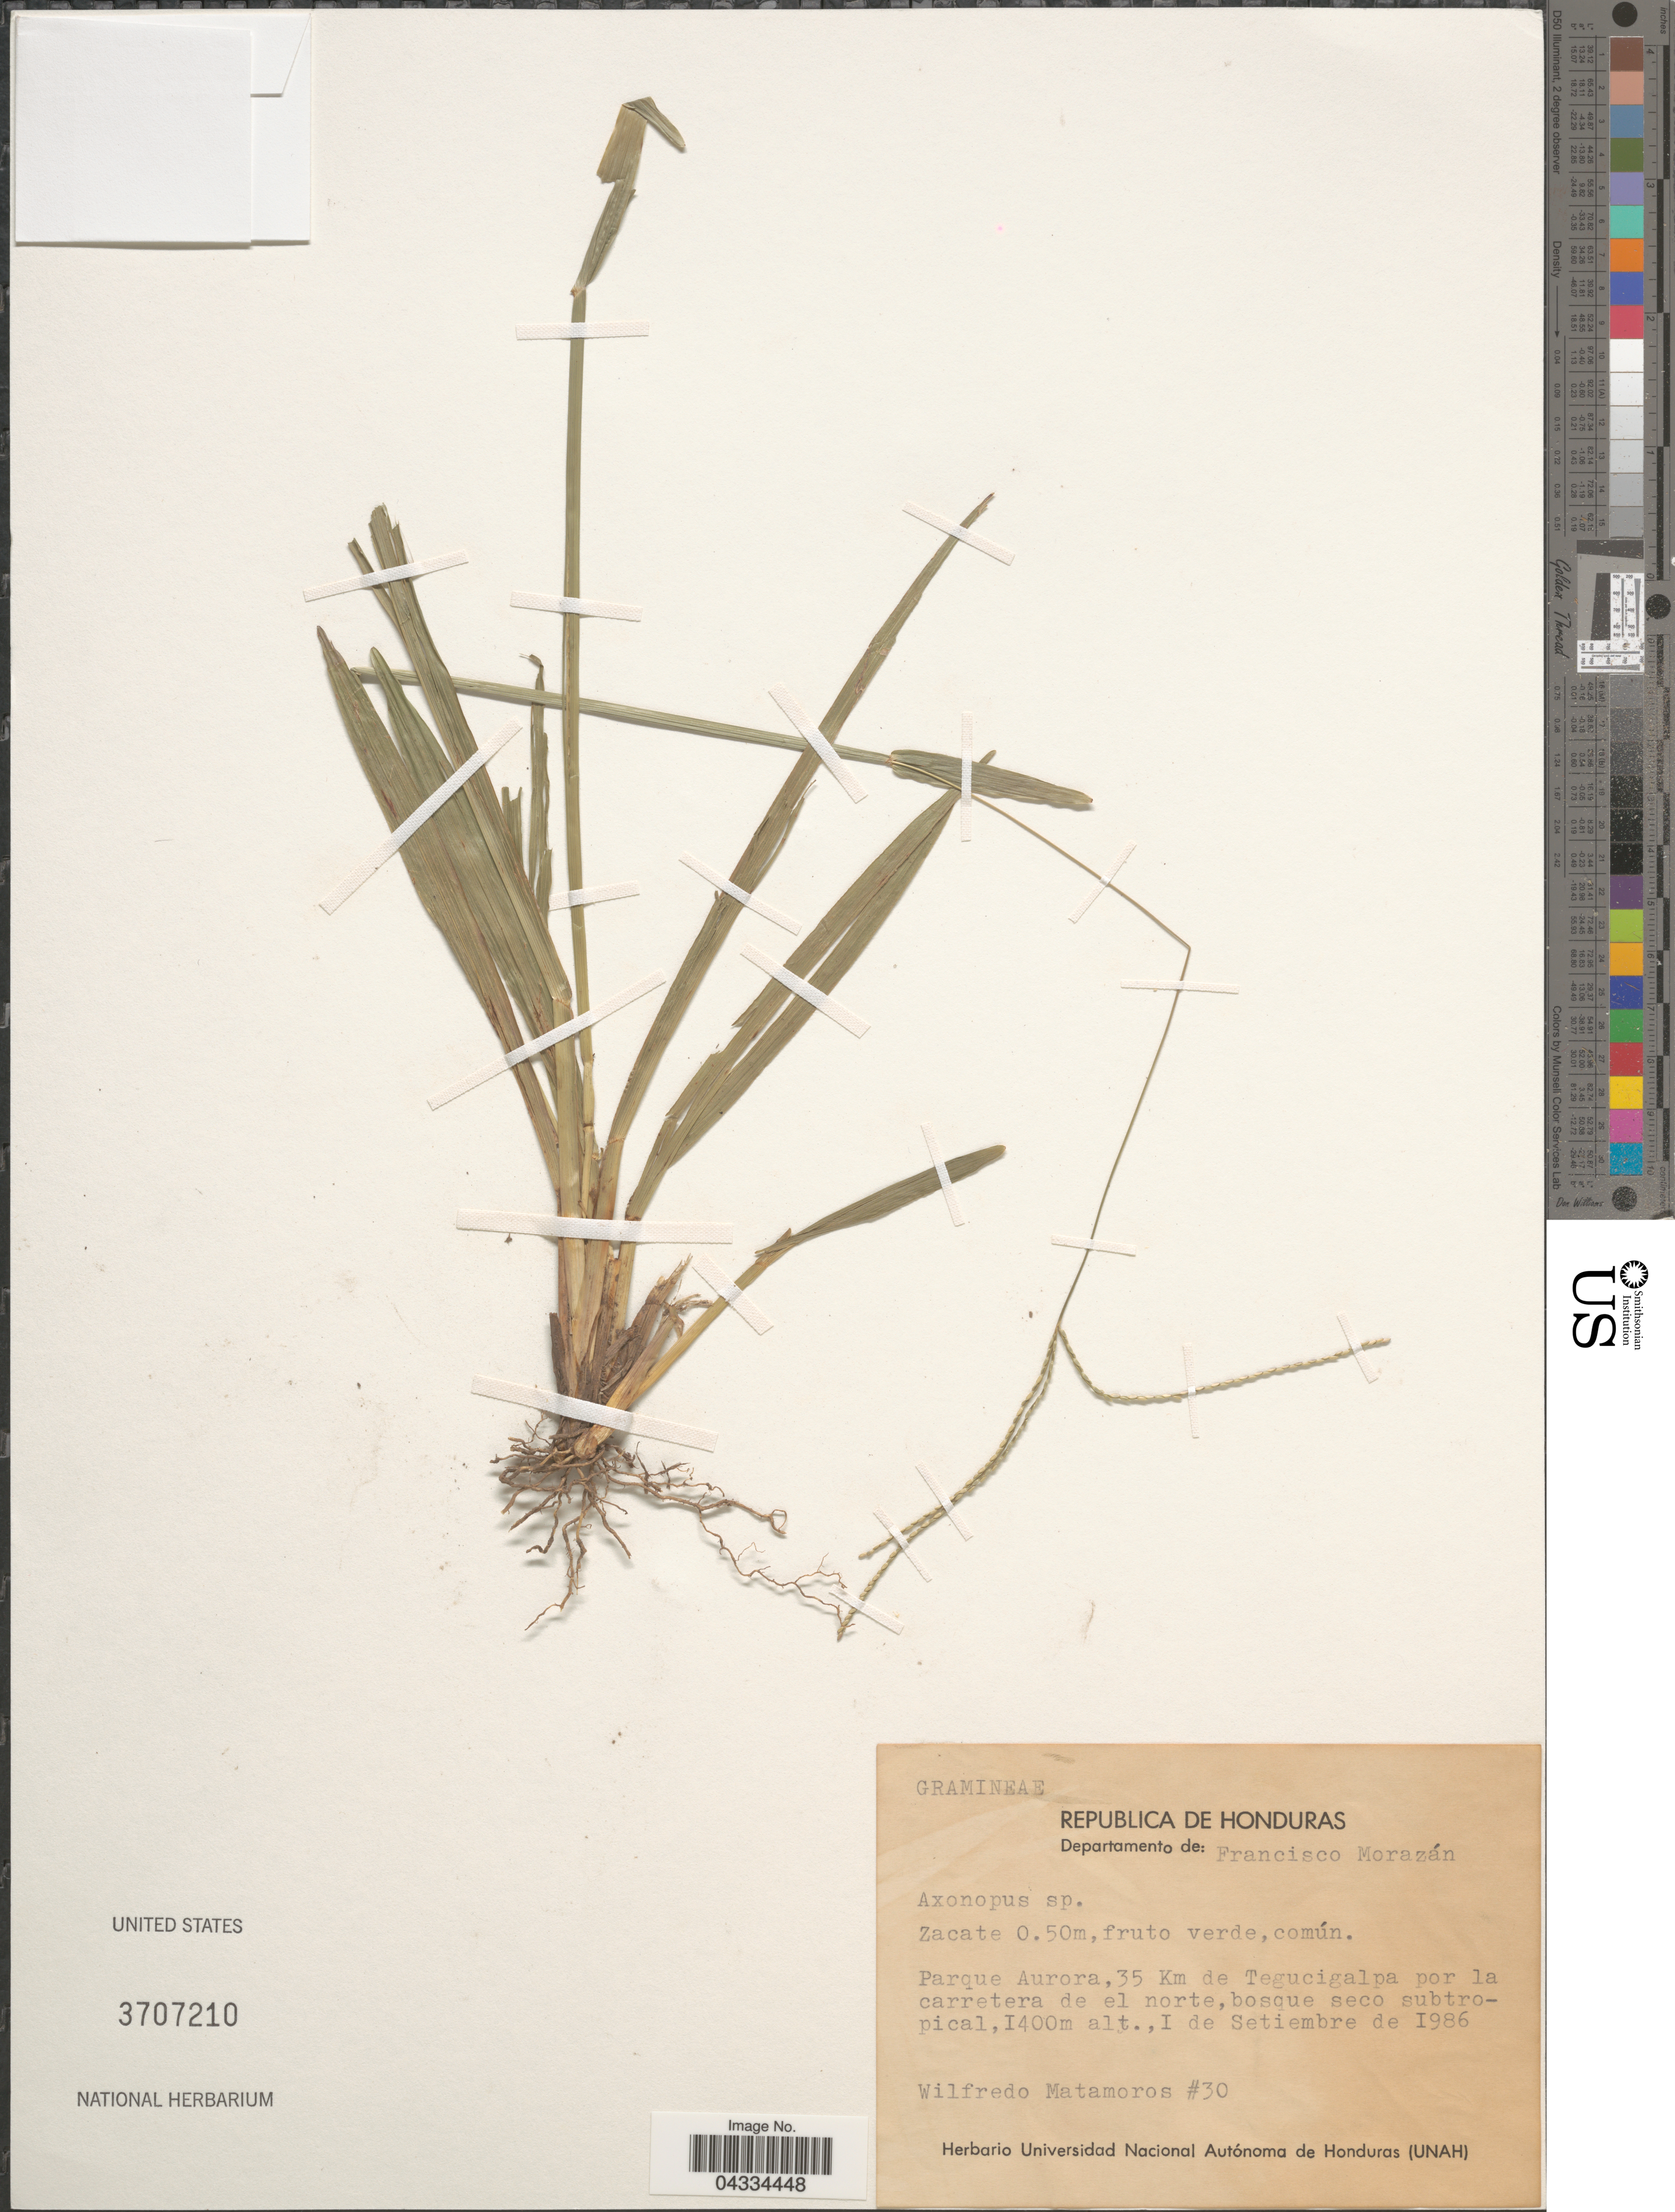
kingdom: Plantae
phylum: Tracheophyta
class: Liliopsida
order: Poales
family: Poaceae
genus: Axonopus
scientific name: Axonopus sp.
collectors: W. Matamoros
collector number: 30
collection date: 1986-09-01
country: Honduras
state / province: Fco. Morazán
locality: Republica de Honduras. Departamento de: Francisco Morazán. Parque Aurora, 35 Km de Tegucigalpa por la carretera de el norte.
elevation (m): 1400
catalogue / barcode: US 3707210